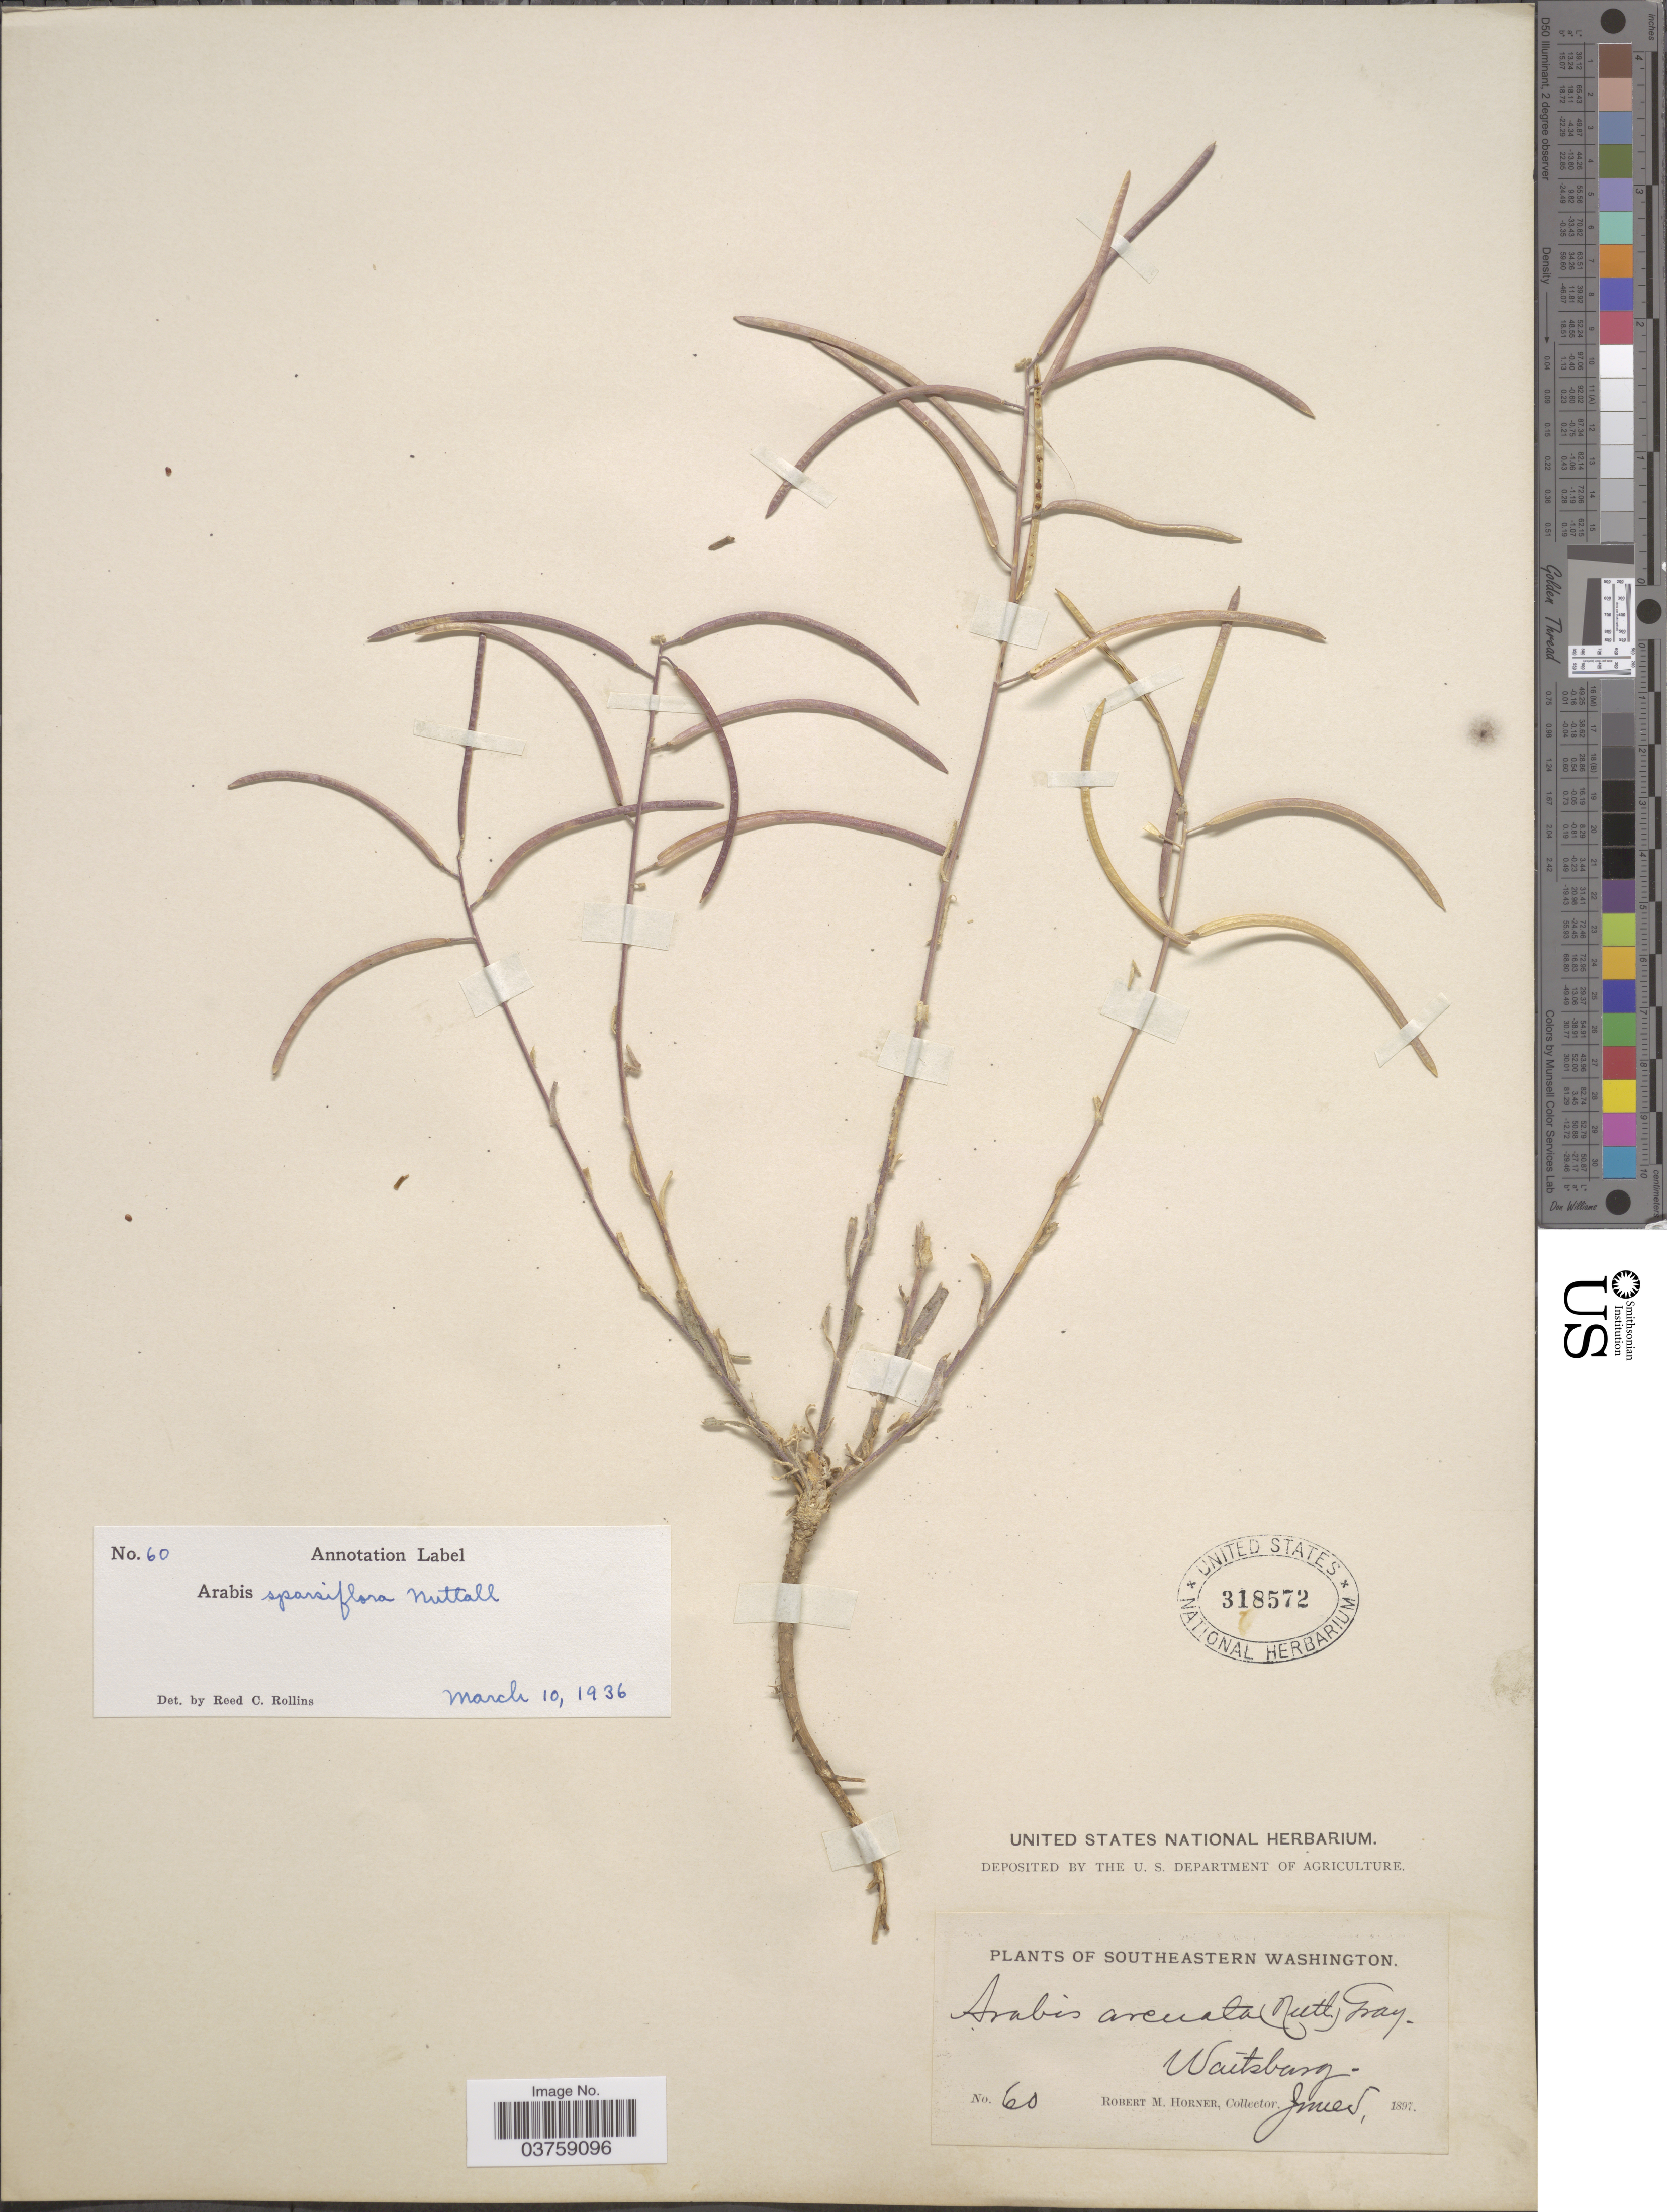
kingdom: Plantae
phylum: Tracheophyta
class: Magnoliopsida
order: Brassicales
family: Brassicaceae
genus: Arabis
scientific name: Arabis sparsiflora var. subvillosa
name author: (S. Watson) Rollins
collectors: R. Horner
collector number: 60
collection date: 1897-06-05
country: United States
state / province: Washington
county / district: Walla Walla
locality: Southeastern Washington. Waitsburg.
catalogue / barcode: US 318572